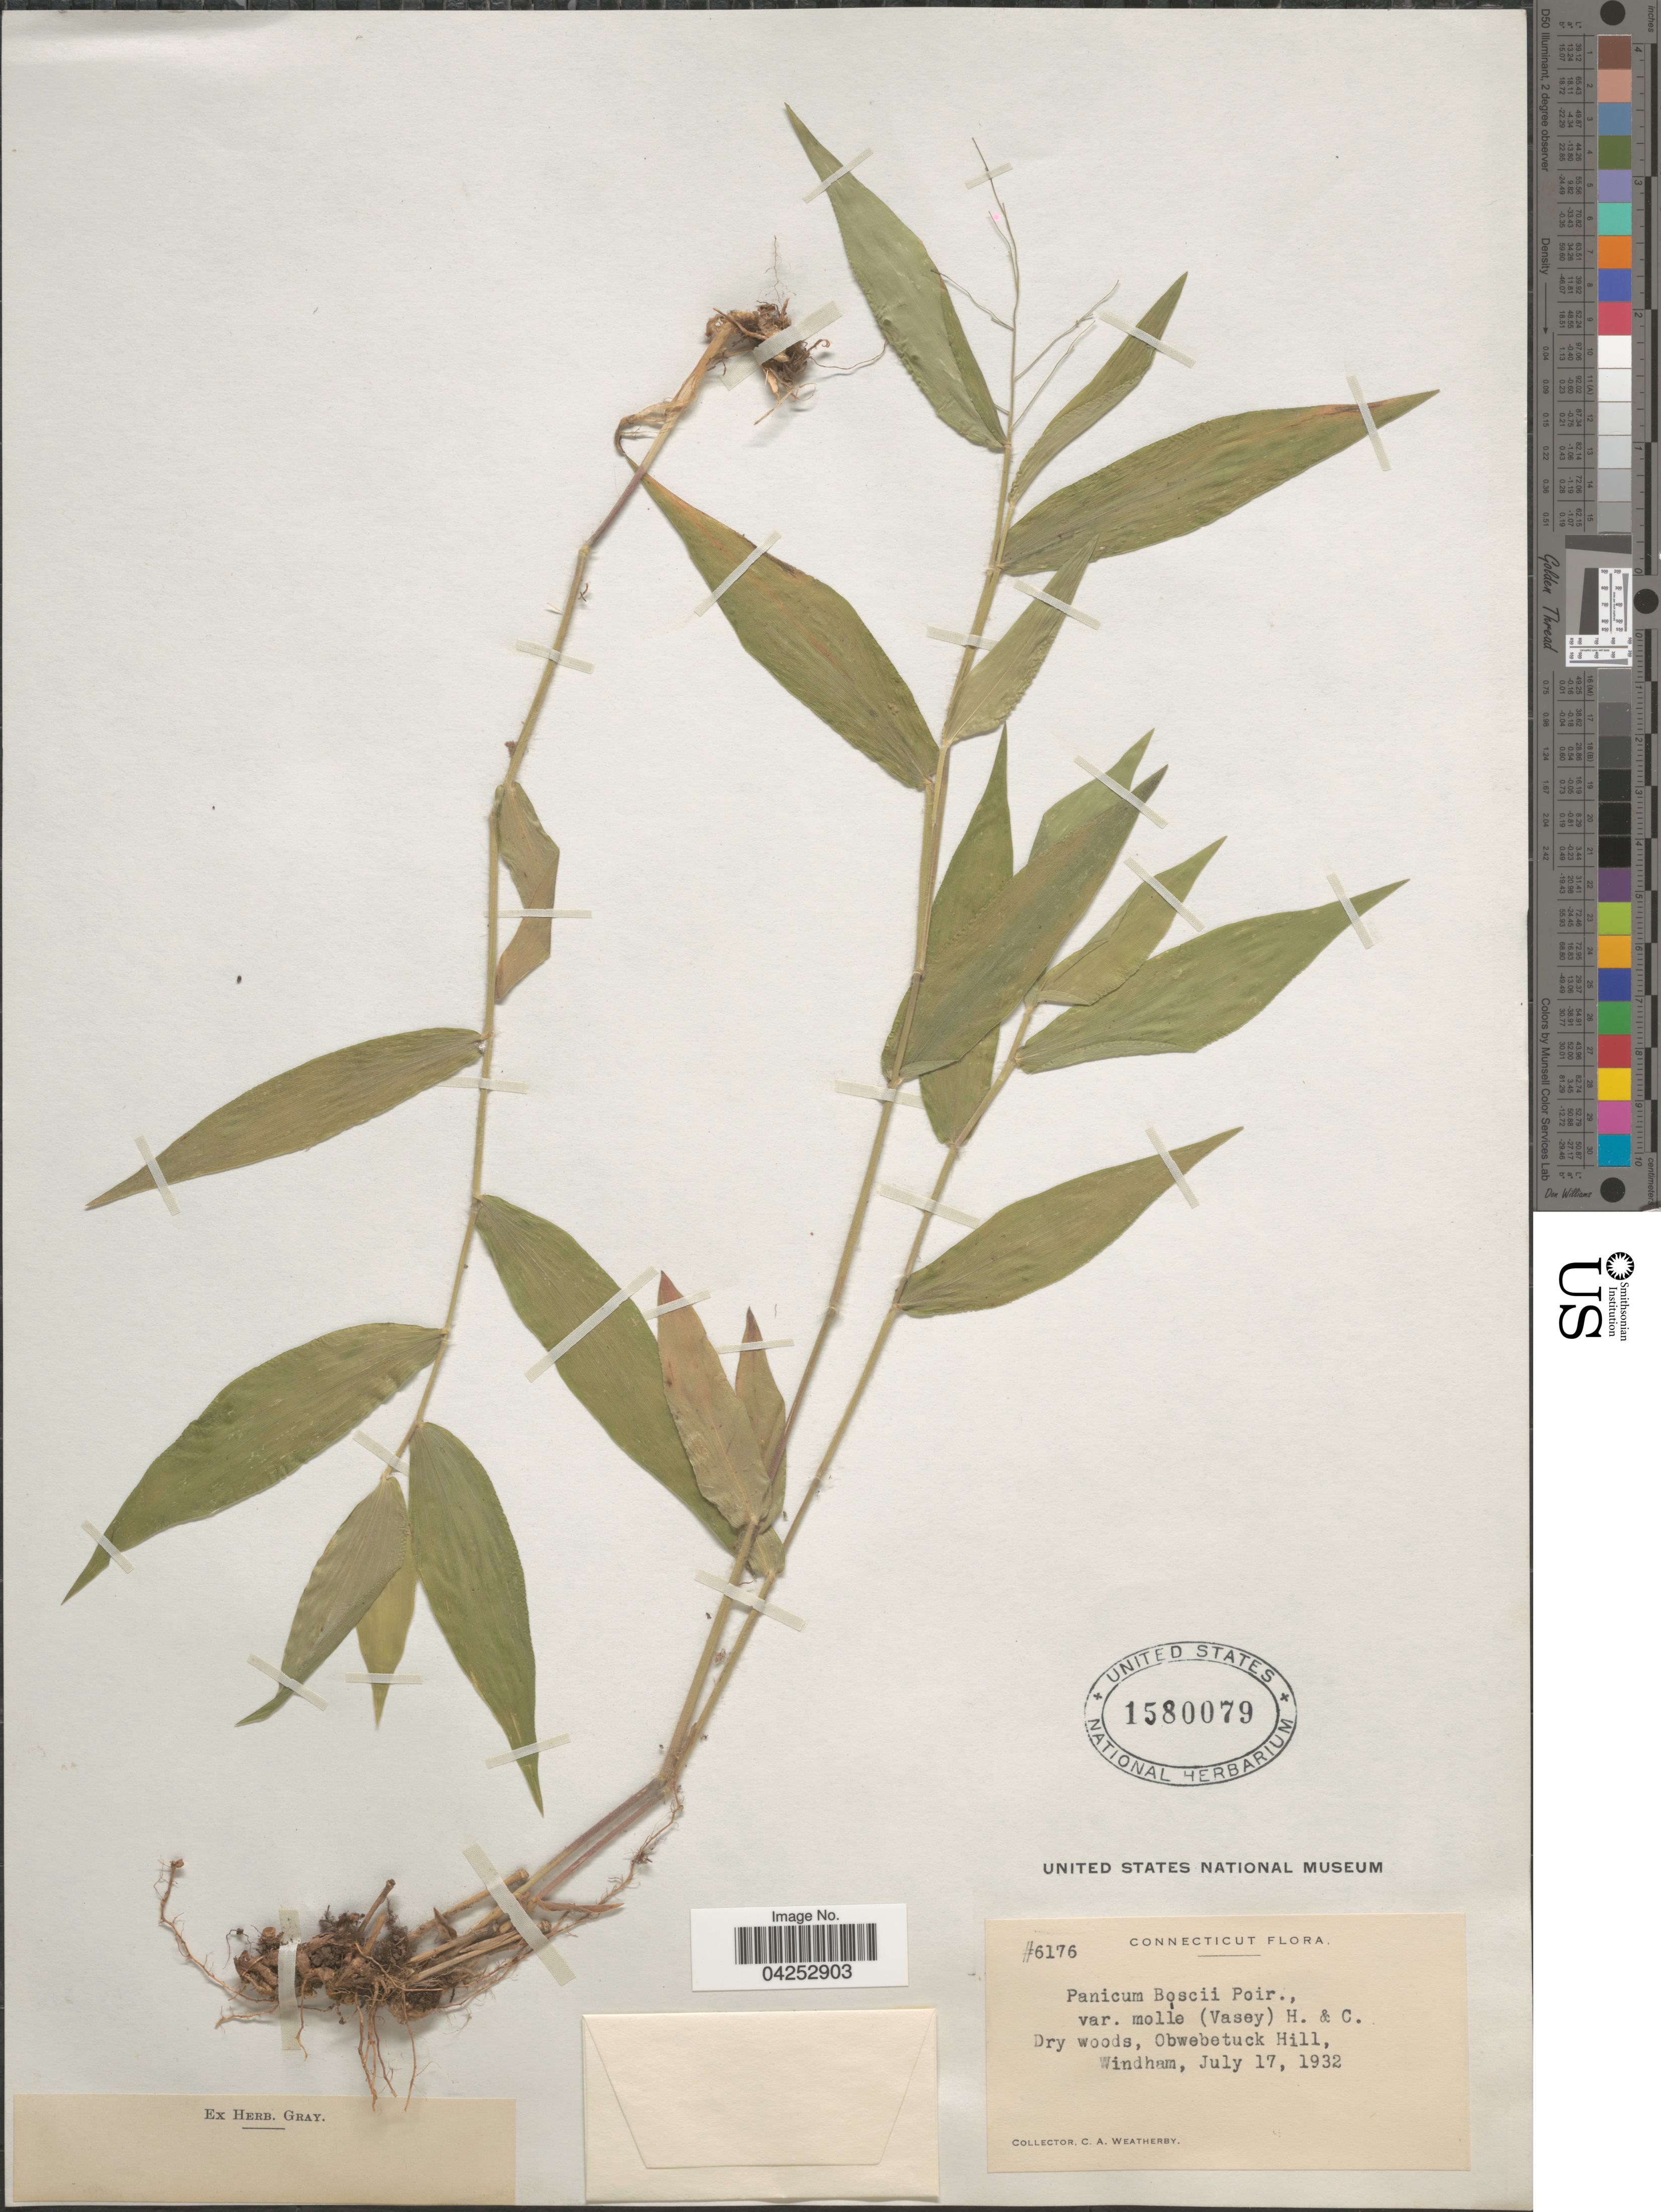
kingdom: Plantae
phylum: Tracheophyta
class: Liliopsida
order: Poales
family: Poaceae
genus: Dichanthelium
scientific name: Dichanthelium boscii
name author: (Poir.) Gould & C.A. Clark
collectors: C. A. Weatherby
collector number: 6176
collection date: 1932-07-17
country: United States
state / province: Connecticut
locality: Dry woods, Obwebetuck Hill, Windham.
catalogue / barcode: US 1580079